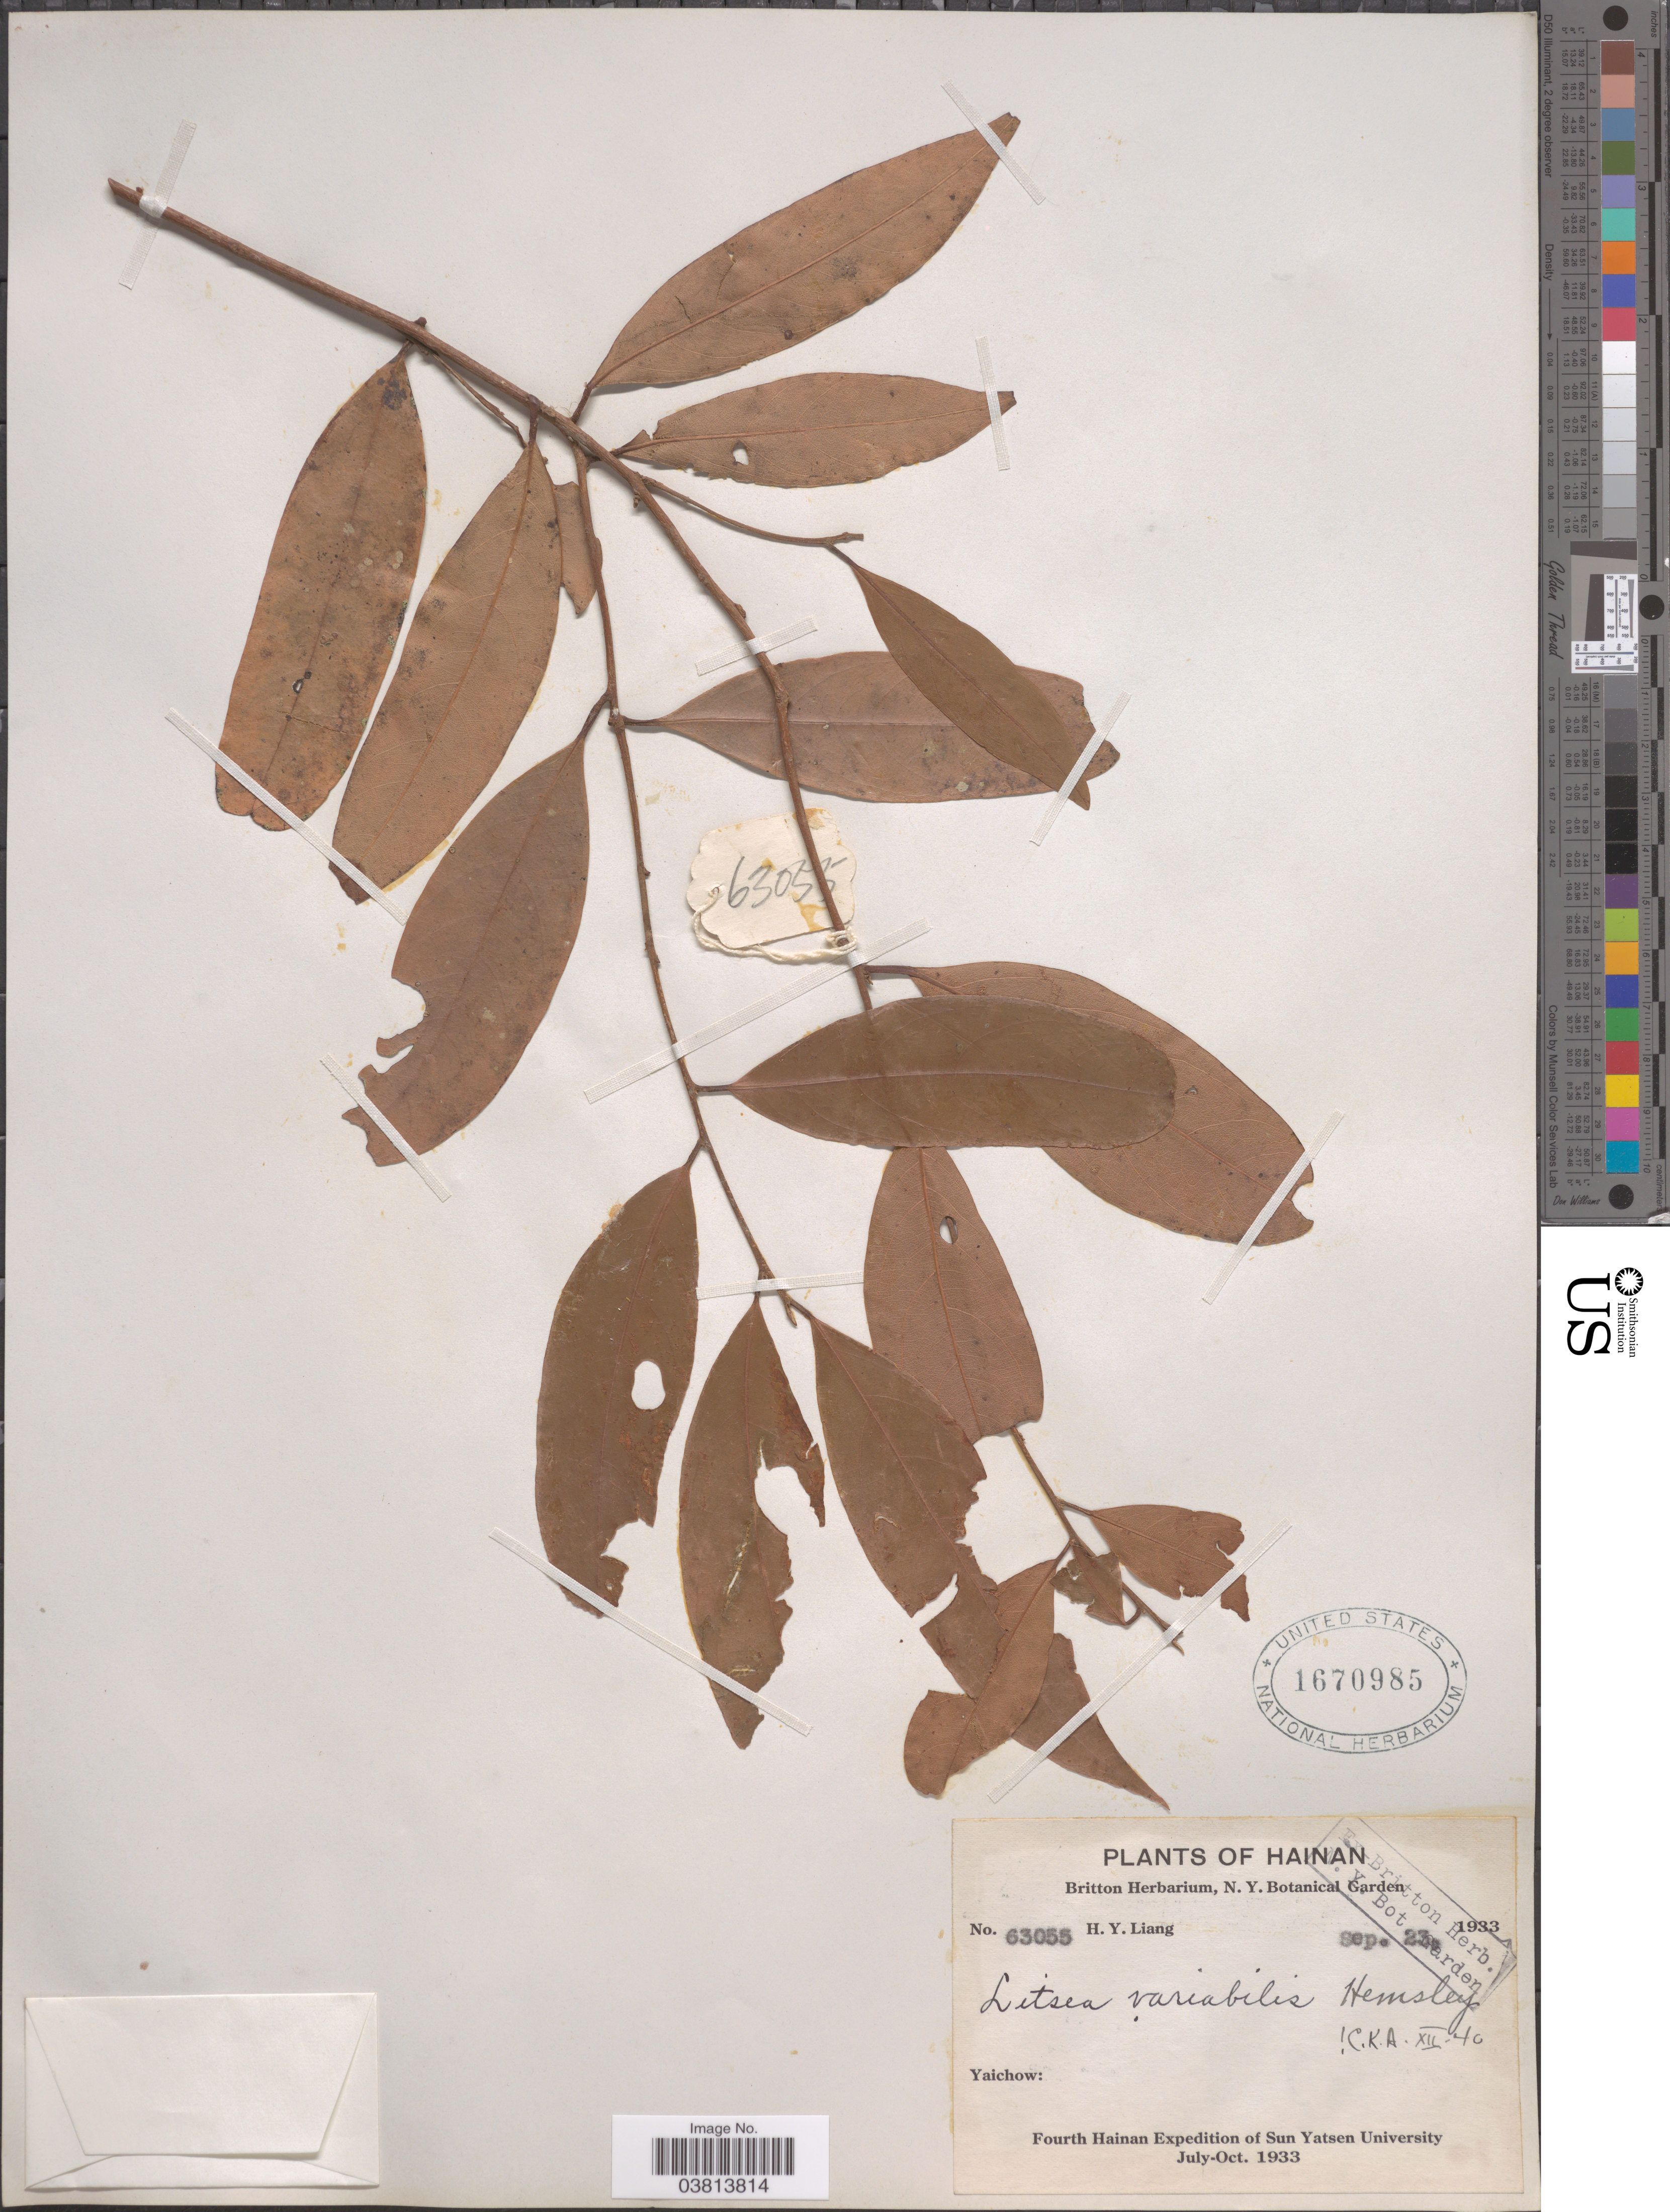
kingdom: Plantae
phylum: Tracheophyta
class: Magnoliopsida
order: Laurales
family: Lauraceae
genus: Litsea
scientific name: Litsea variabilis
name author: Hemsl.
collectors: H. Y. Liang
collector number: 63055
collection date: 1933-09-23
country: China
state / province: Hainan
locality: Yaichow.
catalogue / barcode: US 1670985